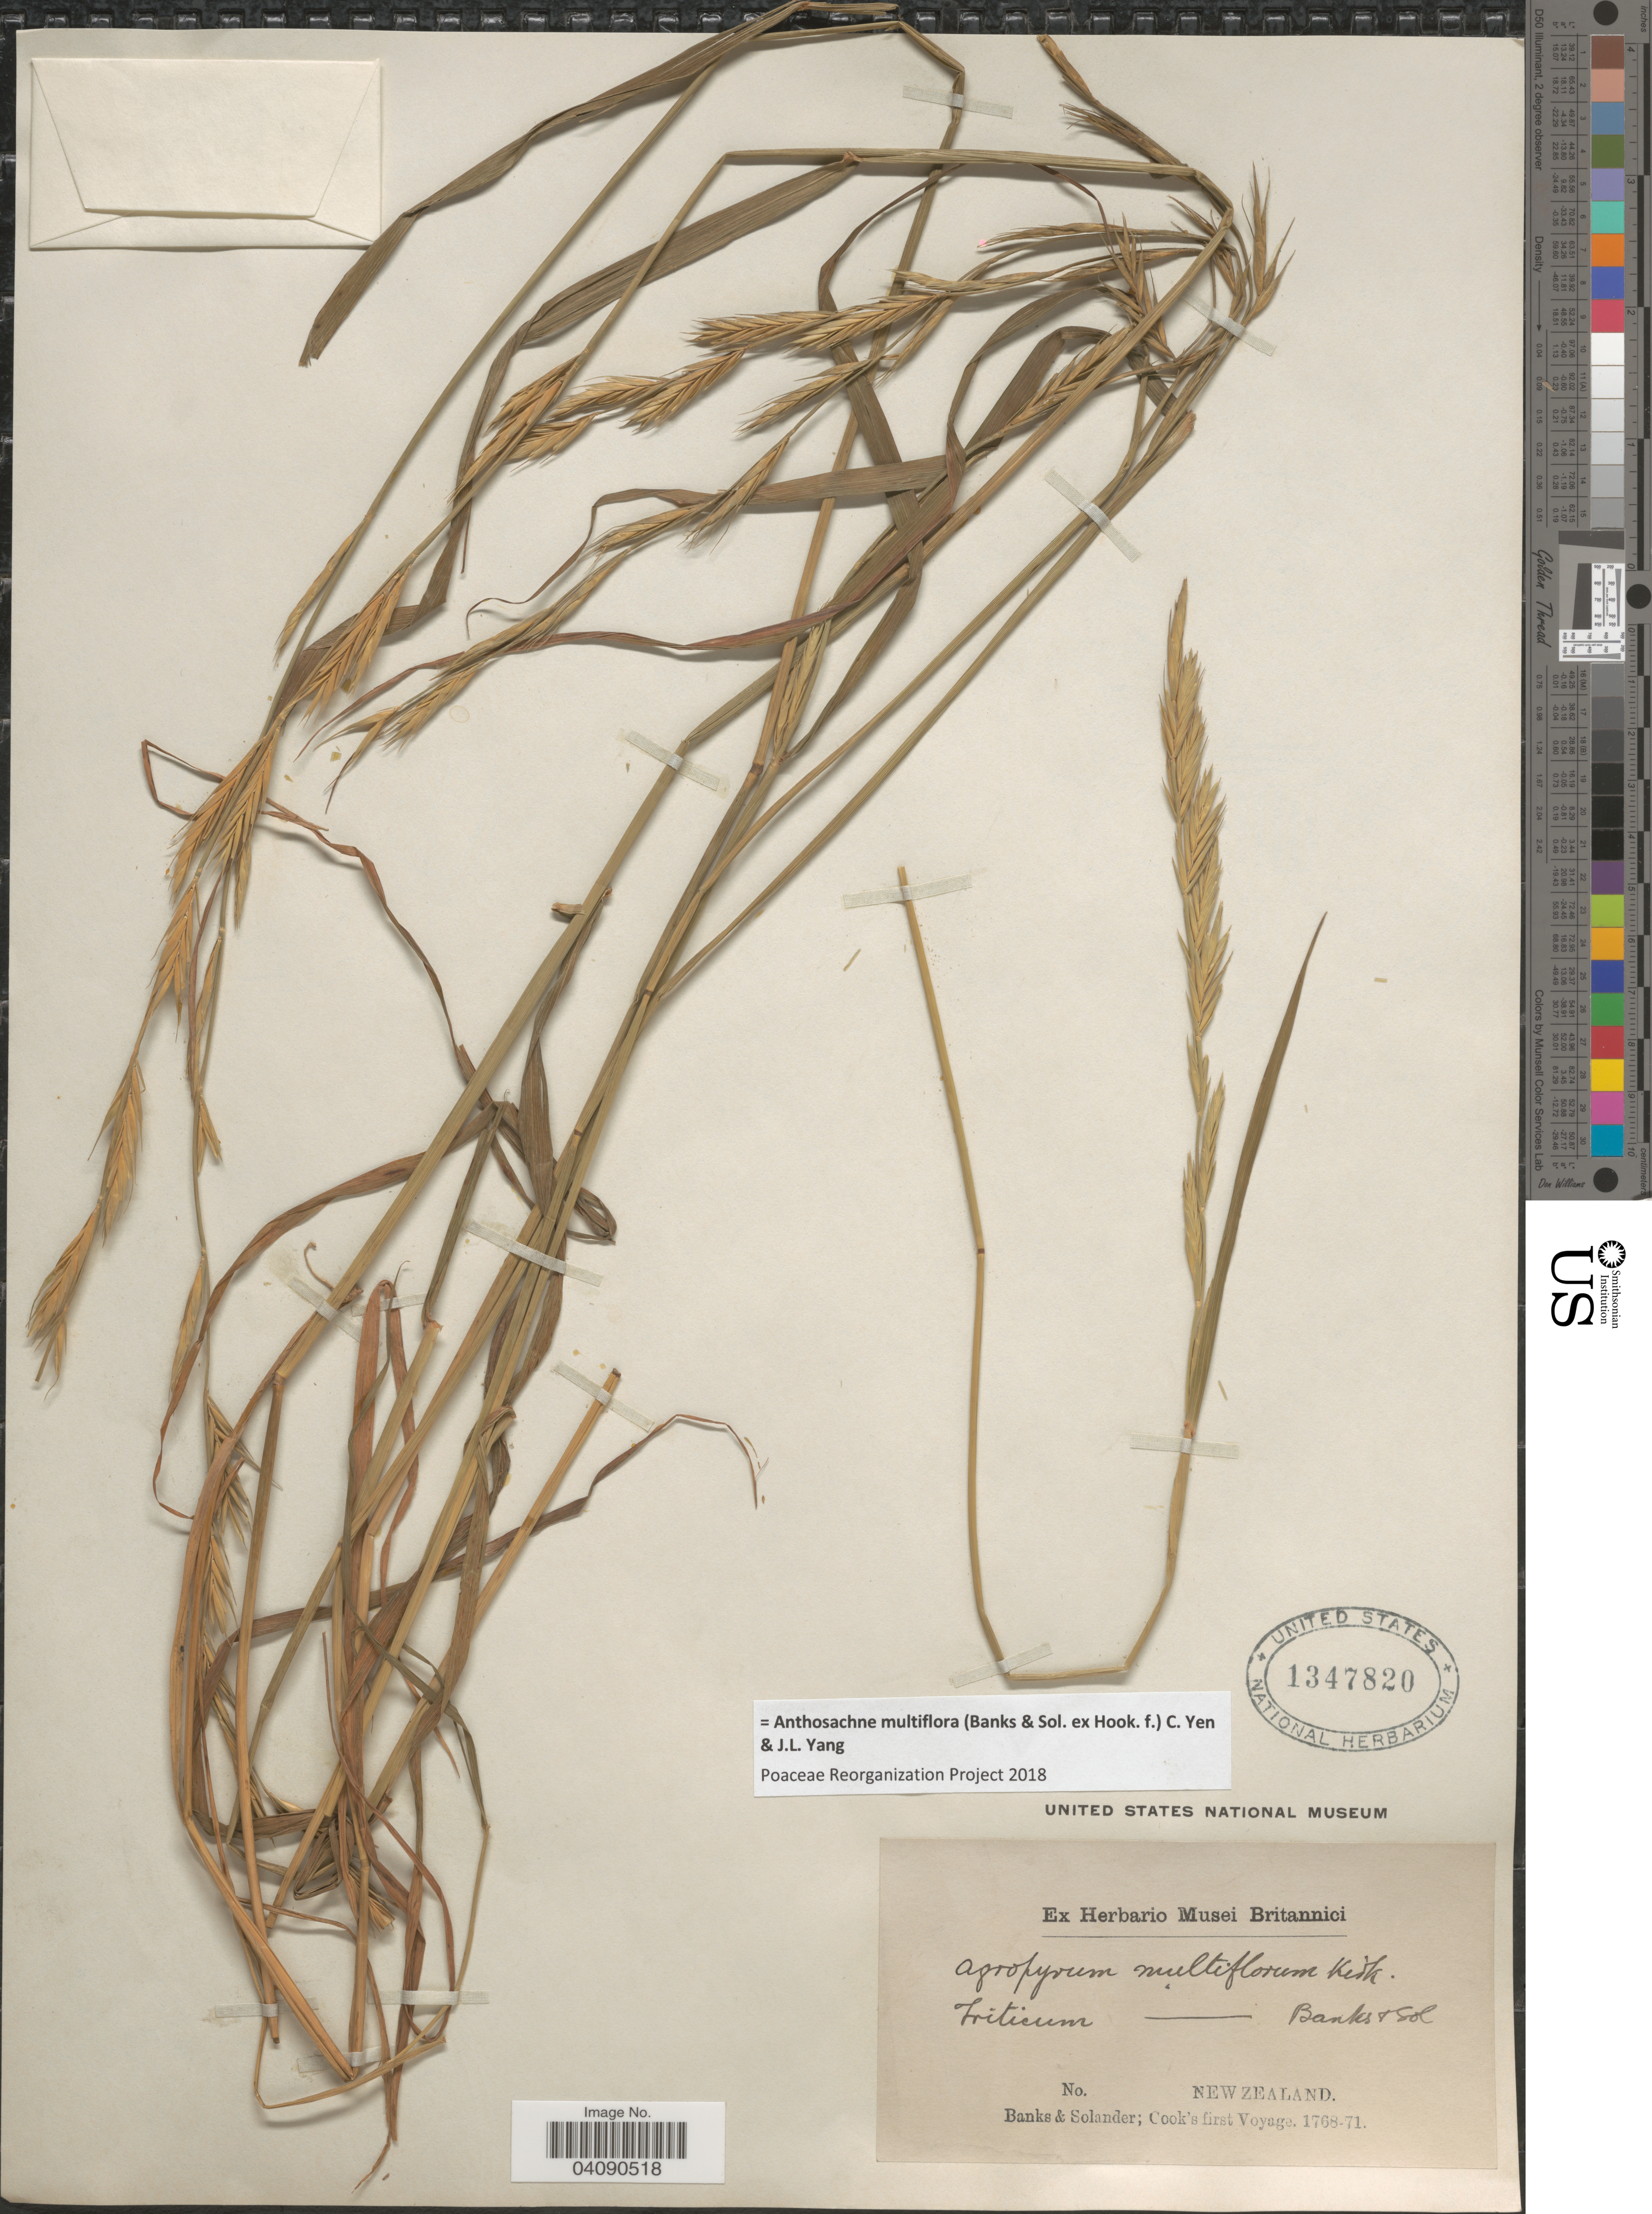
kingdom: Plantae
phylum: Tracheophyta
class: Liliopsida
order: Poales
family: Poaceae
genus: Anthosachne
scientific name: Anthosachne multiflora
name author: (Banks & Sol. ex Hook. f.) C. Yen & J.L. Yang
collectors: -- Banks & -- Solander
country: New Zealand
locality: Cook's first Voyage. 1768-71.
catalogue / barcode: US 1347820